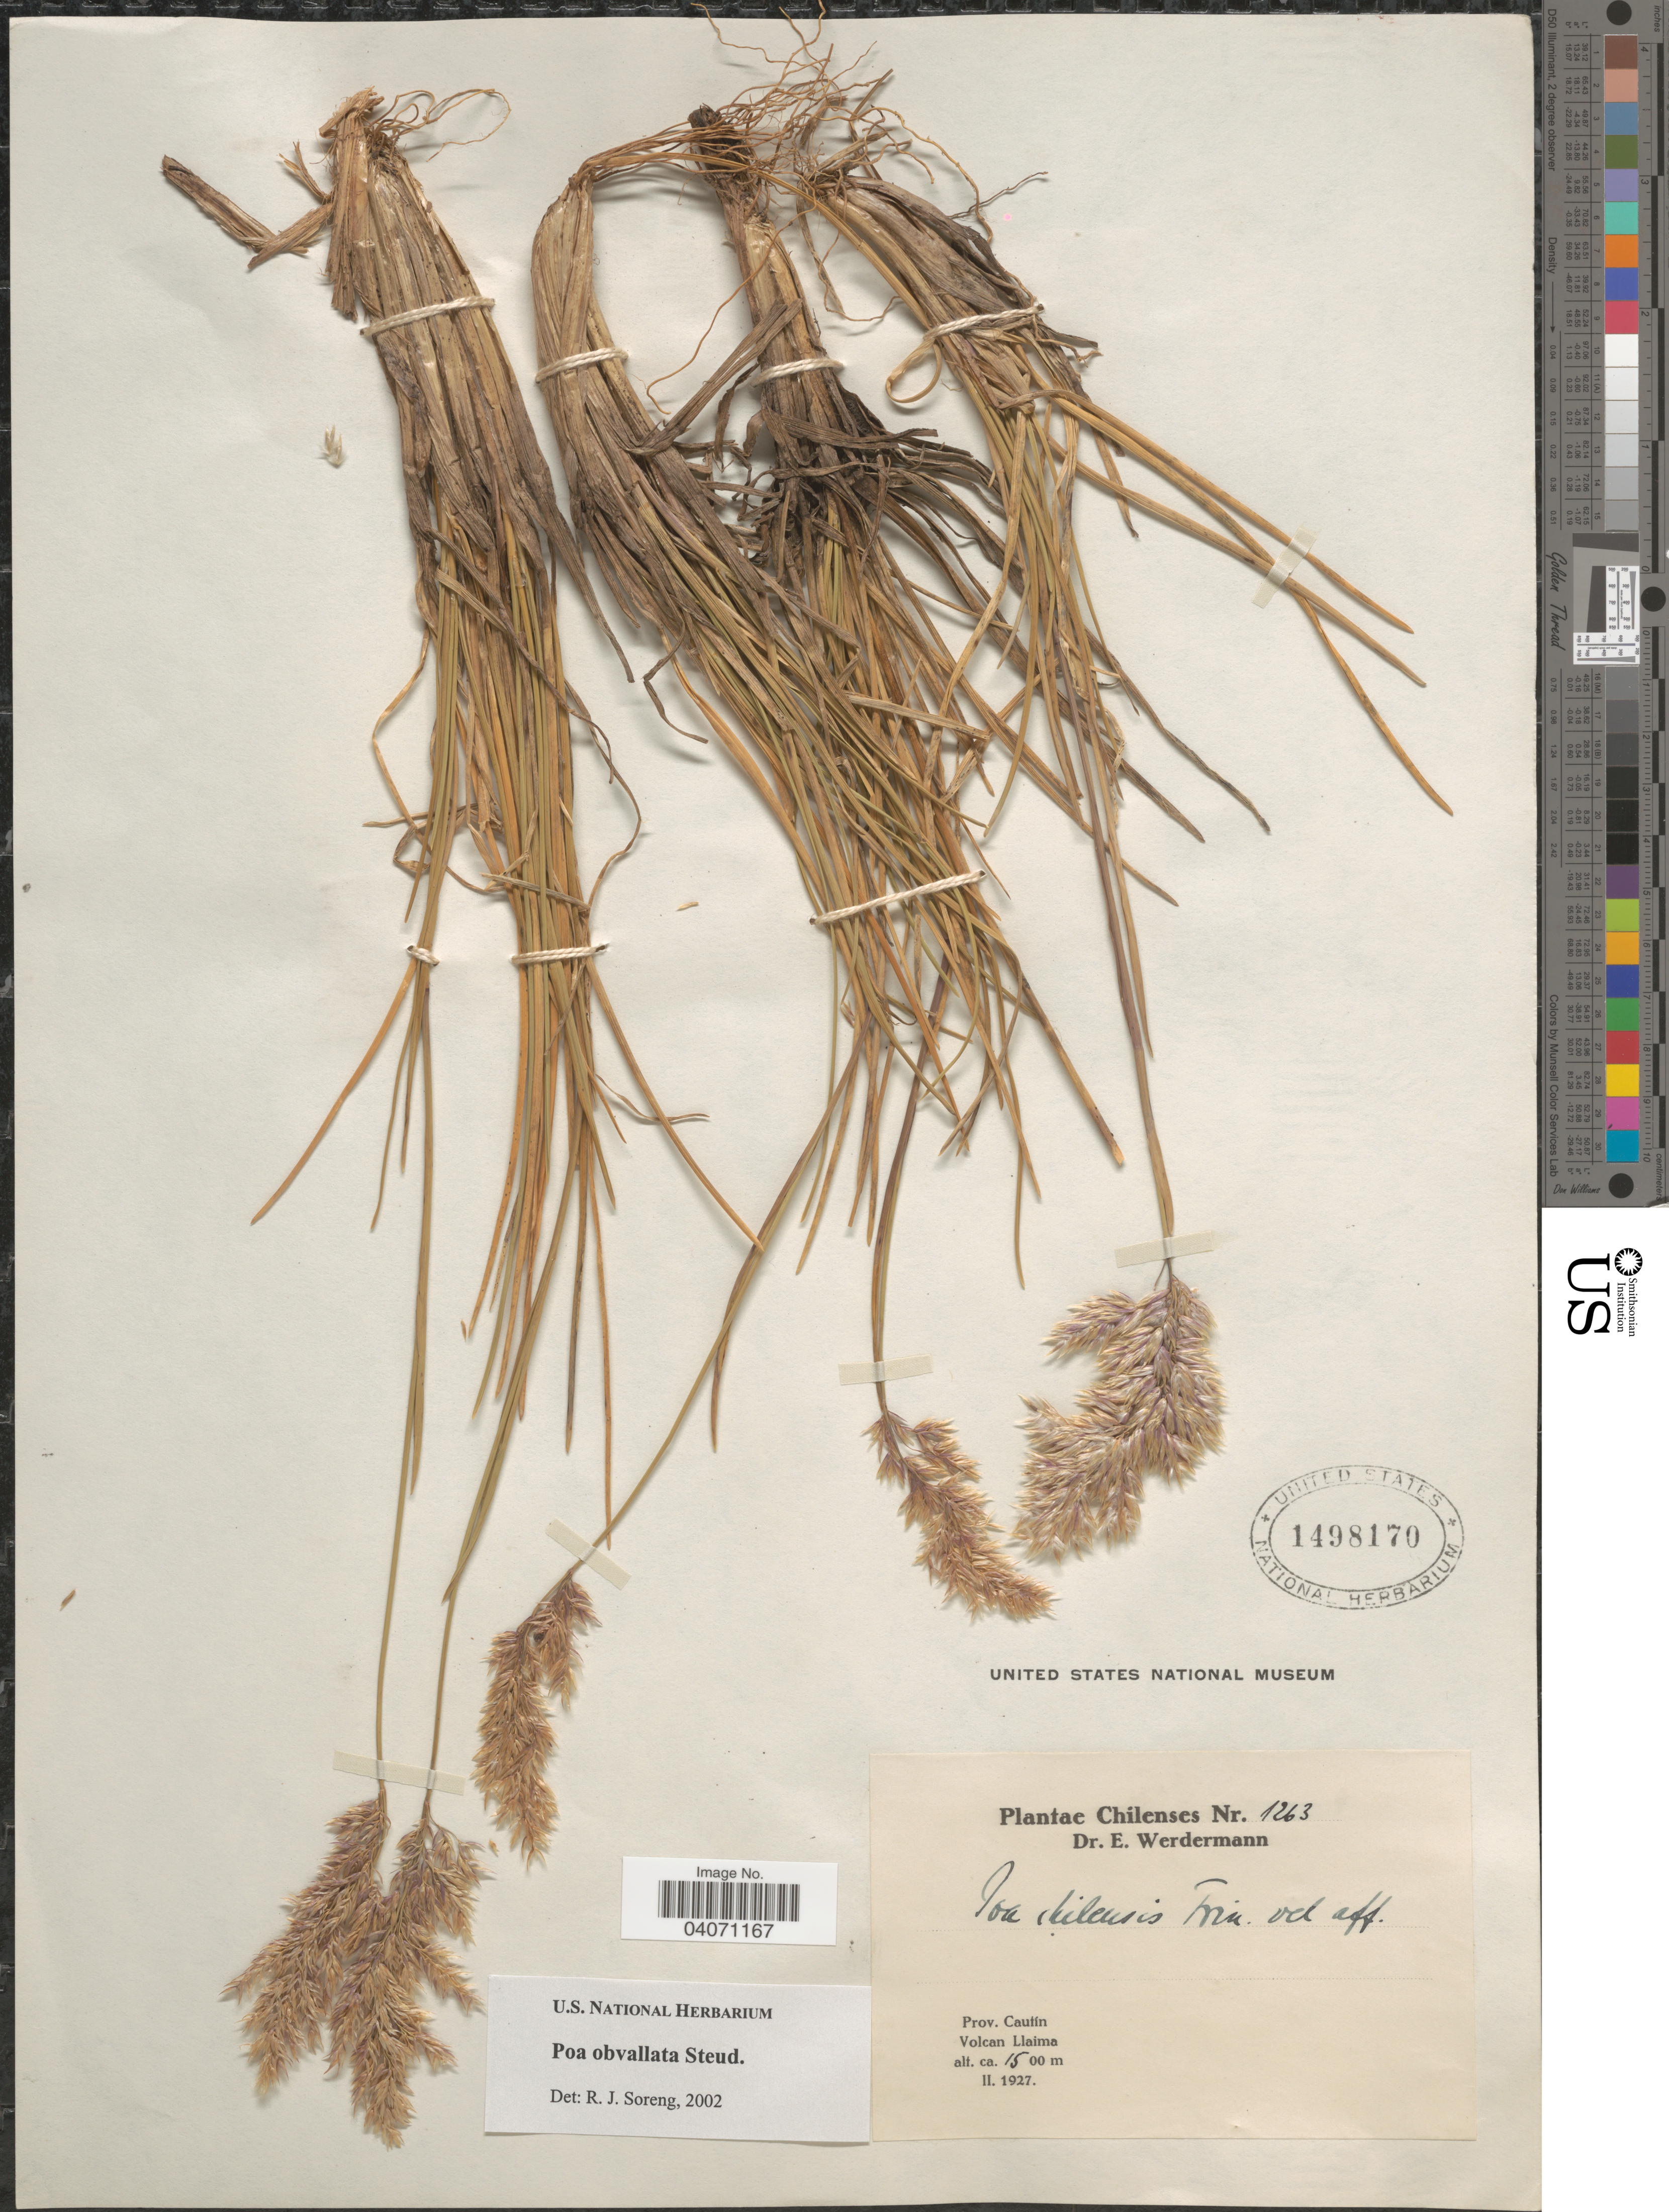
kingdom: Plantae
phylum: Tracheophyta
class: Liliopsida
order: Poales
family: Poaceae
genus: Poa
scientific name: Poa obvallata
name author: Steud.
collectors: E. Werdermann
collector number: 1263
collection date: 1927-02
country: Chile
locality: Prov. Cautín. Volcan Llaima.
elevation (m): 1500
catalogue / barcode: US 1498170